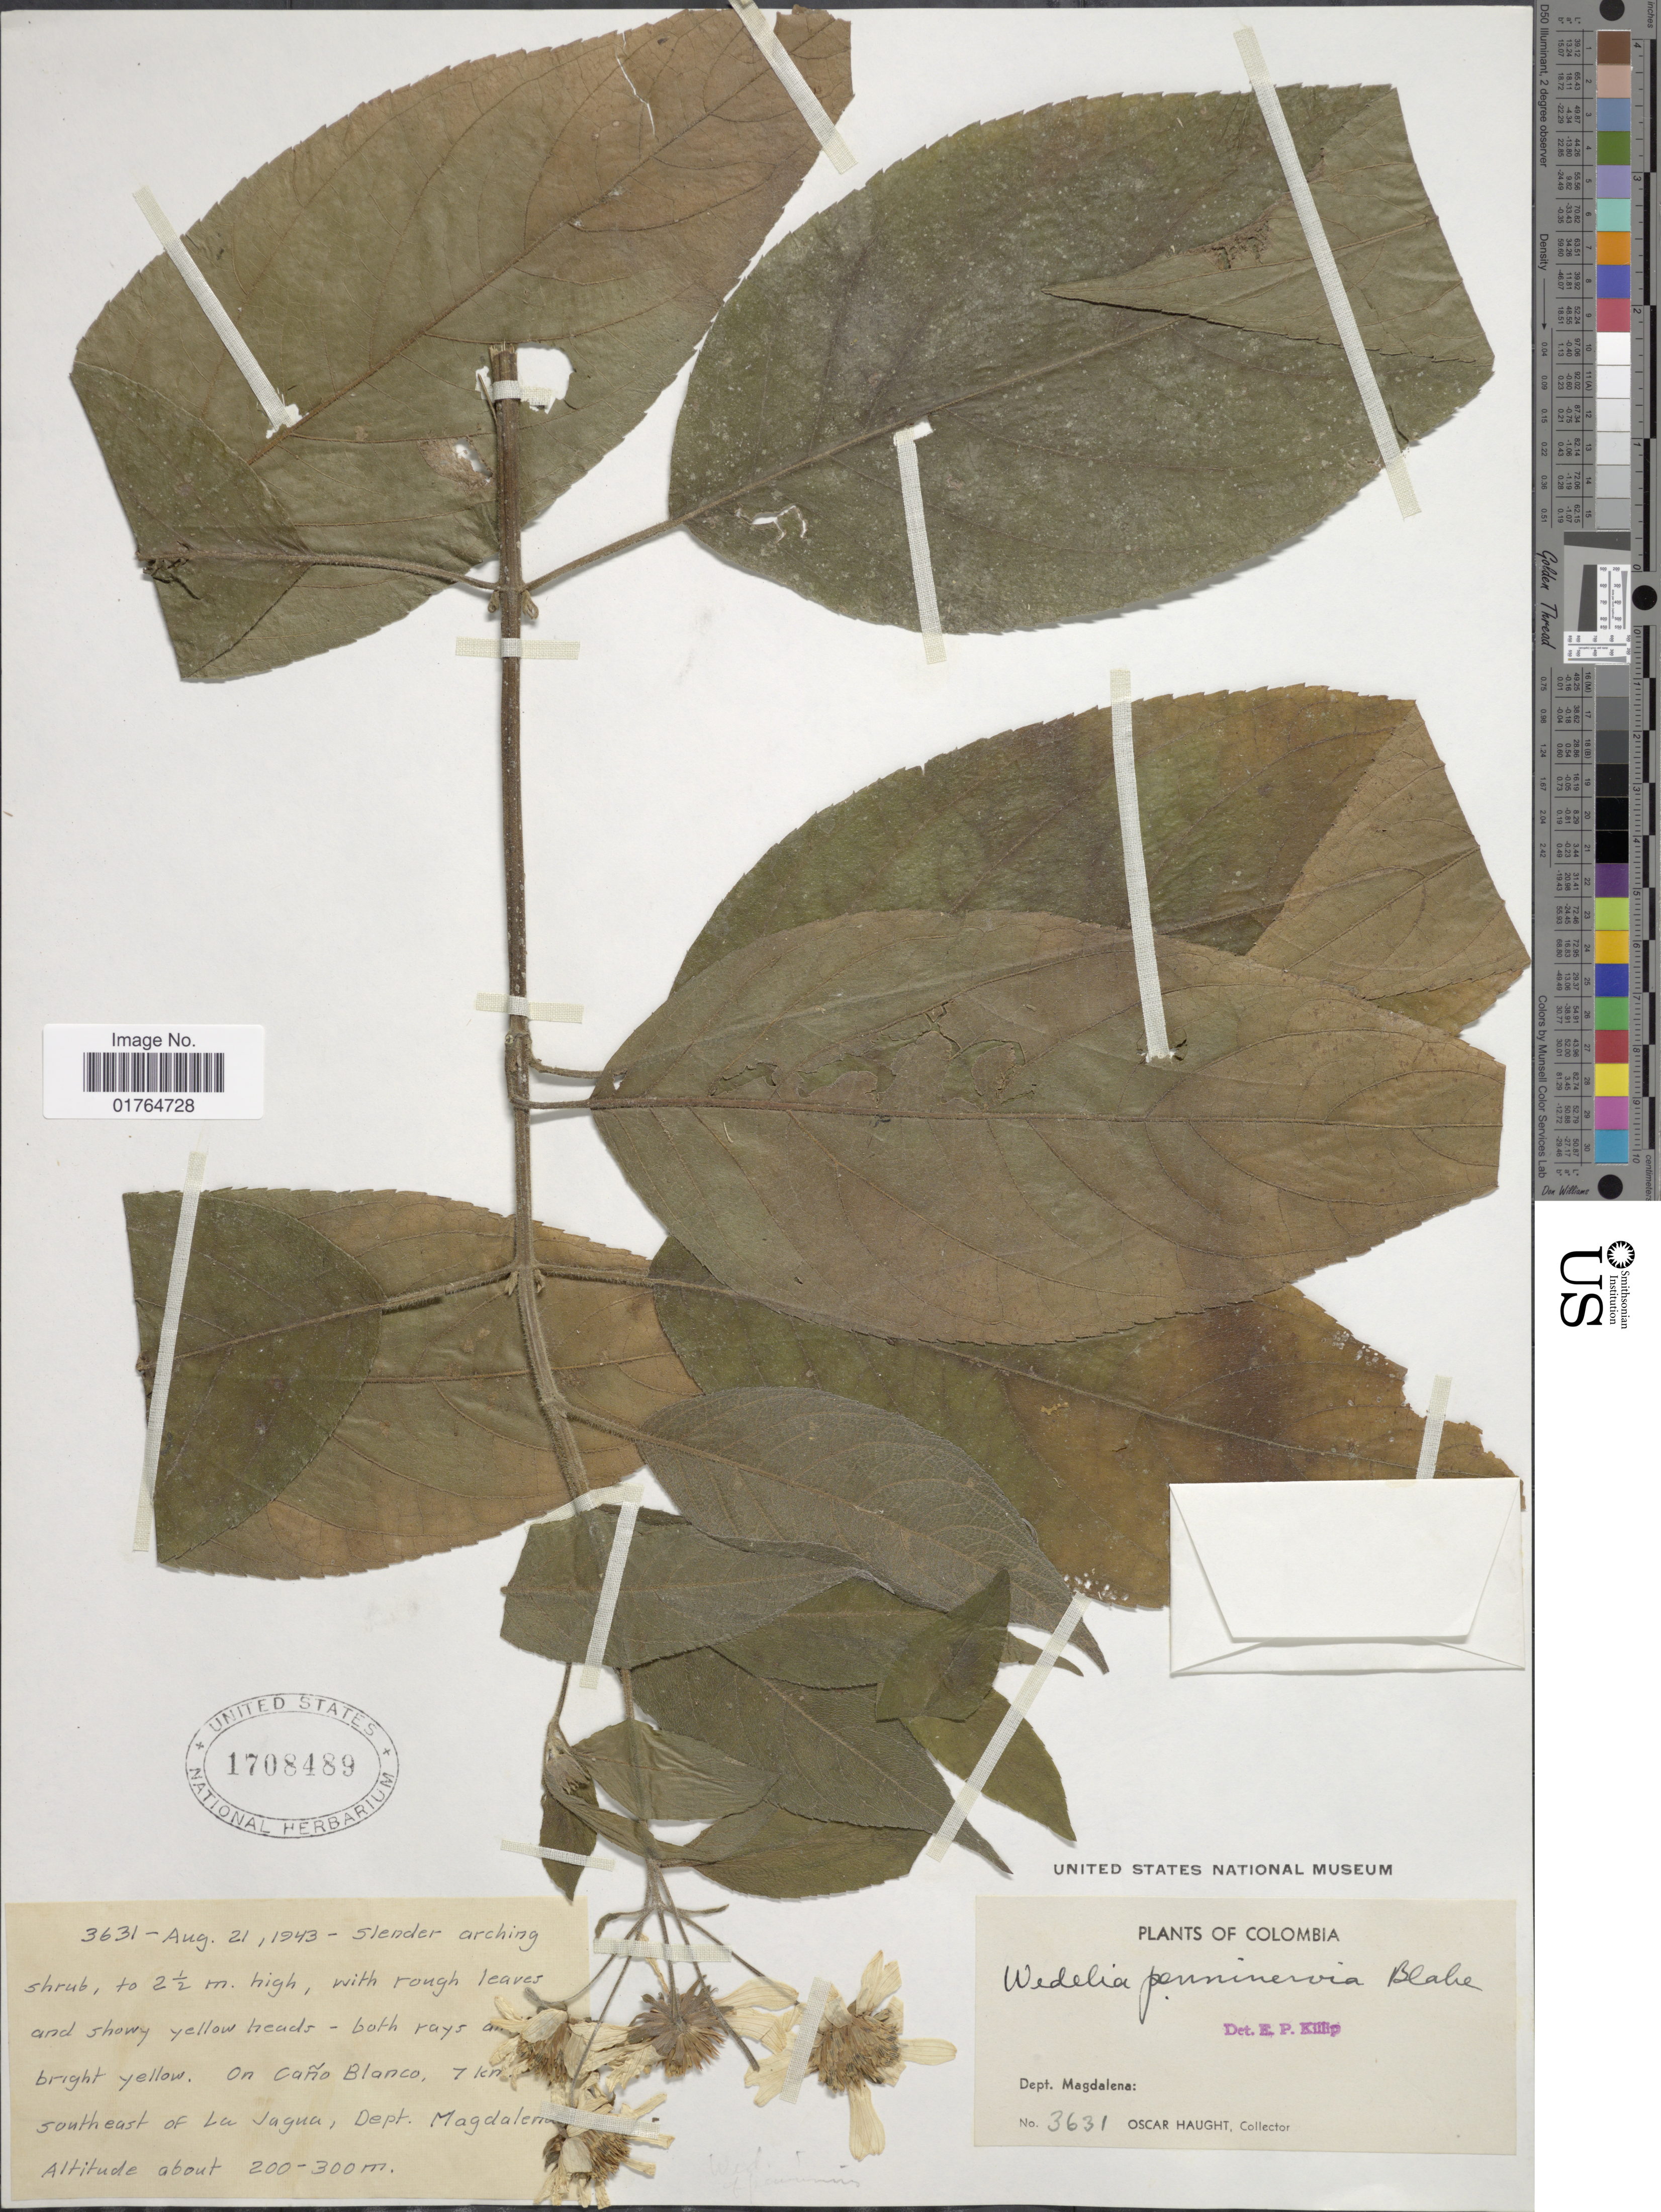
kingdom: Plantae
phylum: Tracheophyta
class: Magnoliopsida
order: Asterales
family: Asteraceae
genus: Wedelia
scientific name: Wedelia penninervia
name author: S.F. Blake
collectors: O. Haught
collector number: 3631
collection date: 1943-08-21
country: Colombia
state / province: Magdalena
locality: On Cano Blanco, 7 km southeast of La Jagua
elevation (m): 200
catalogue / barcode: US 1708489